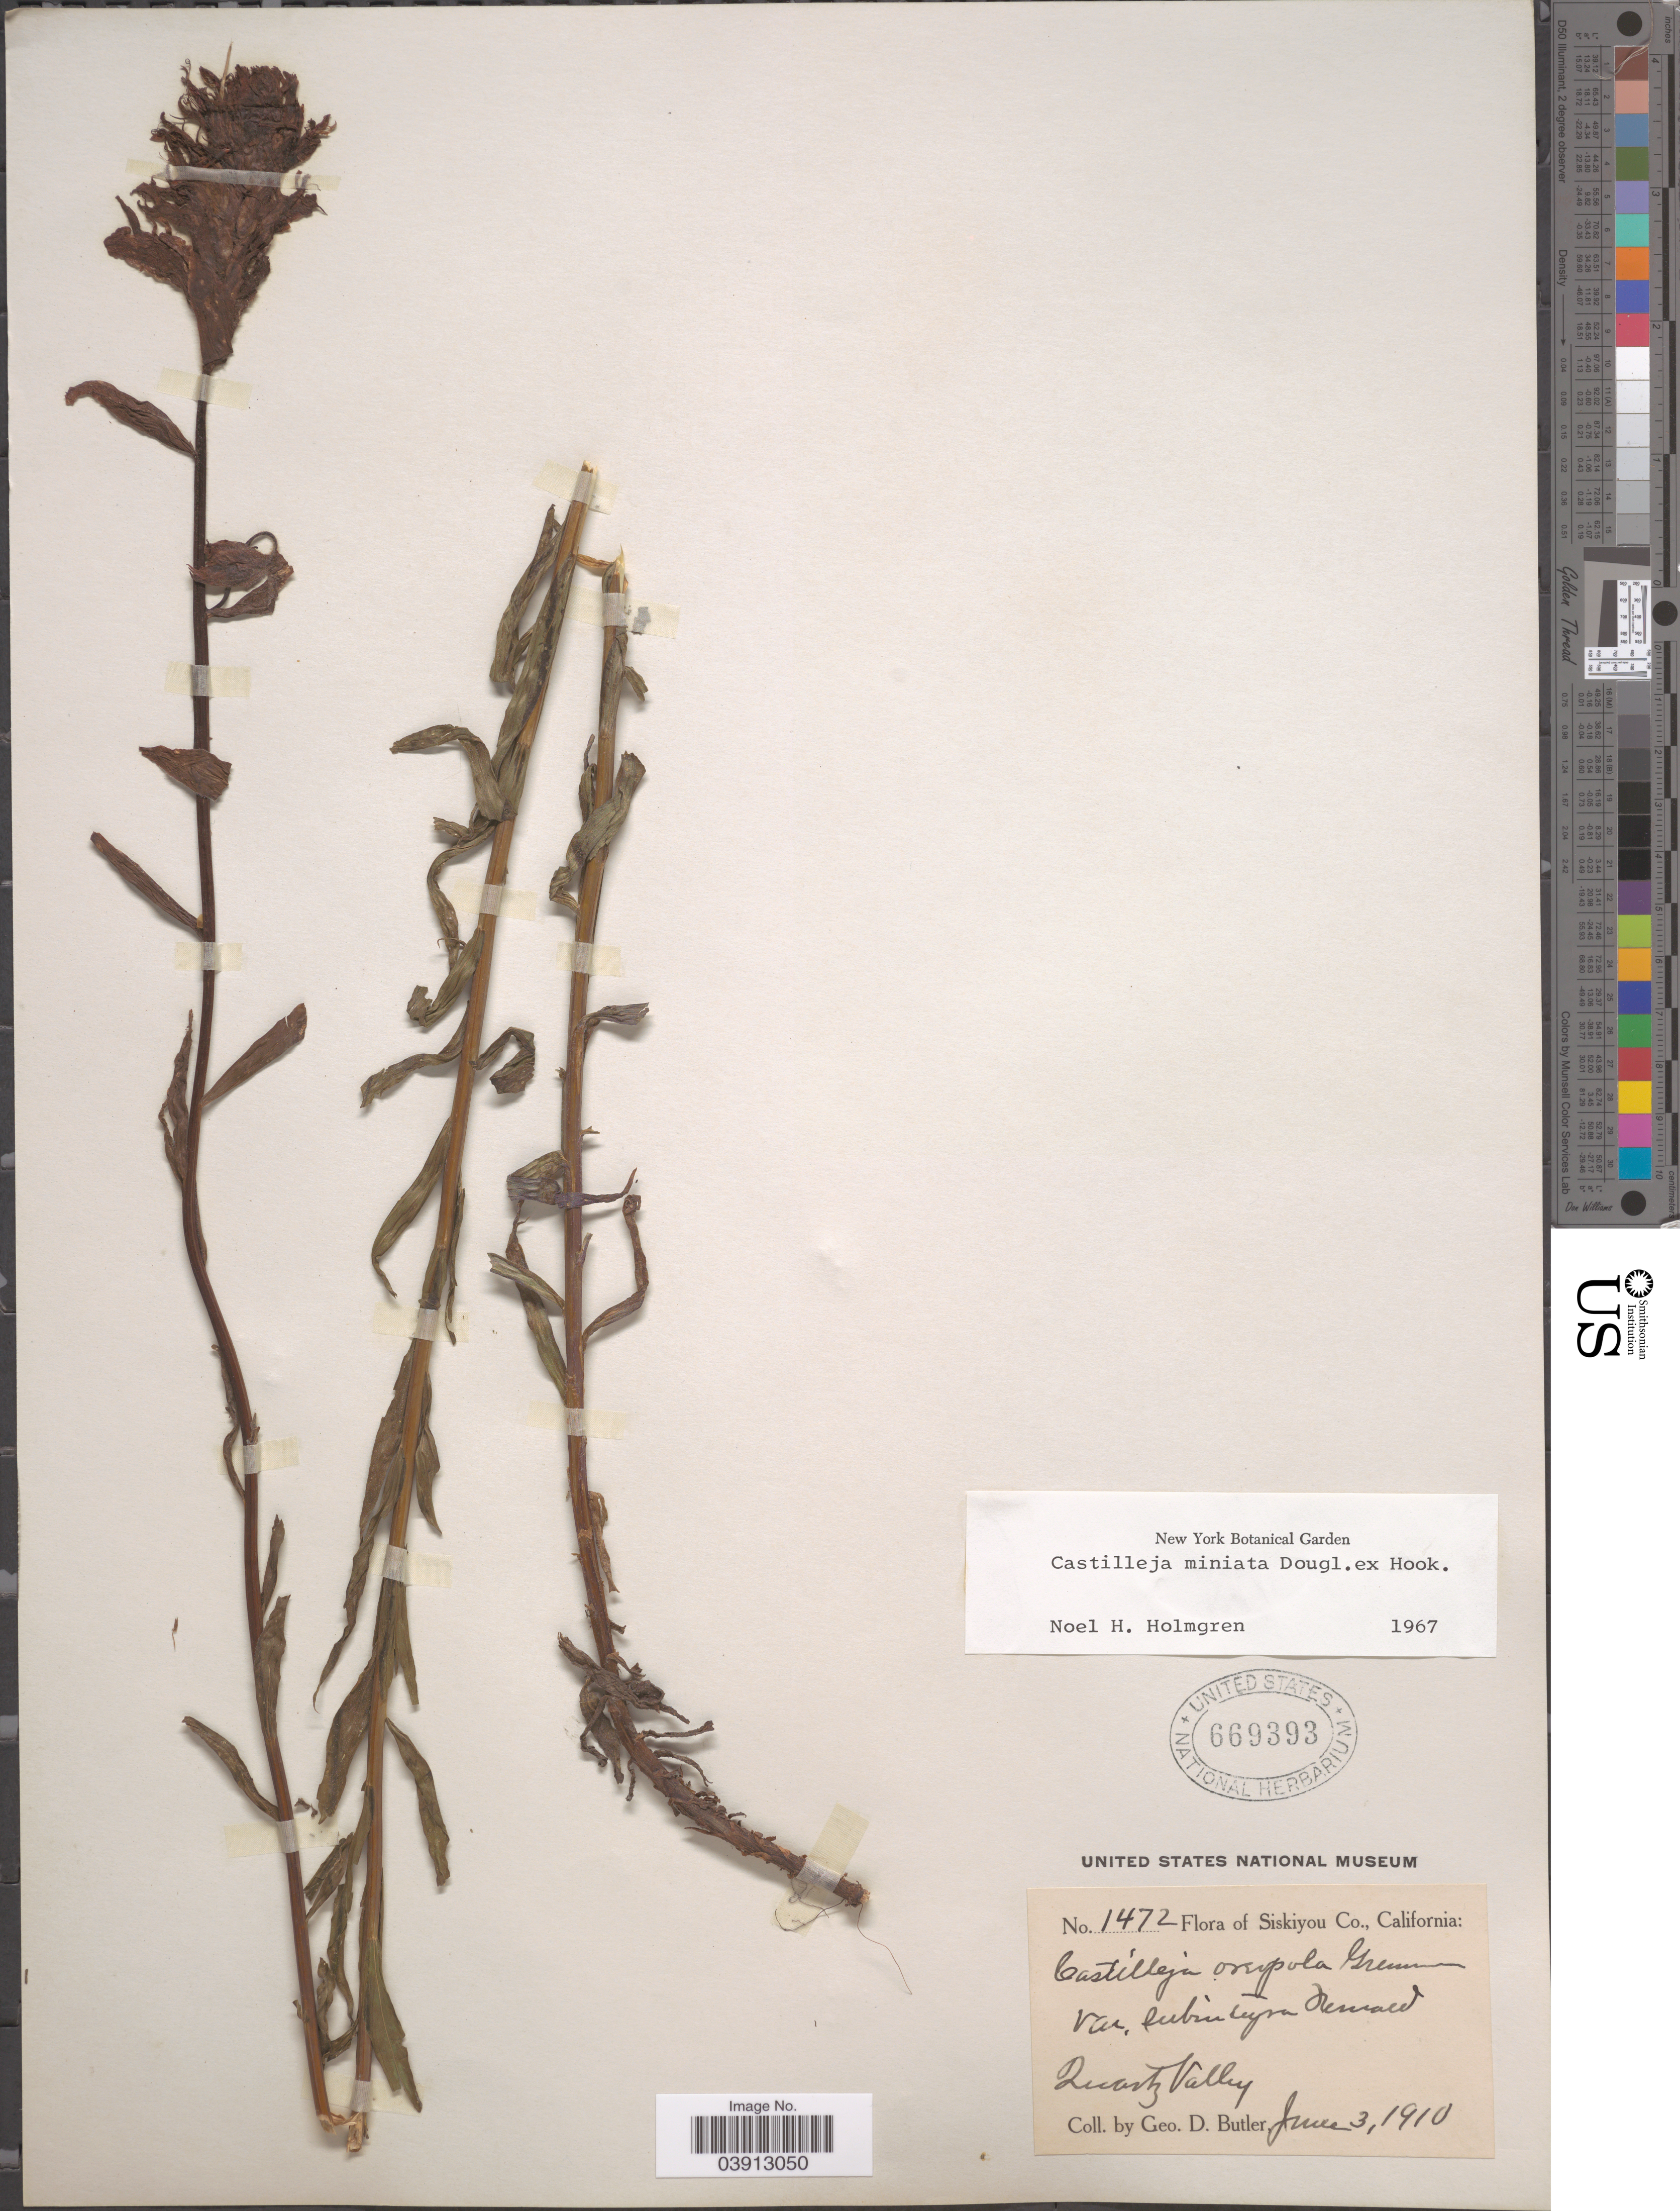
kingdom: Plantae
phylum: Tracheophyta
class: Magnoliopsida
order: Lamiales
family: Orobanchaceae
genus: Castilleja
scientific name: Castilleja miniata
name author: Douglas ex Hook.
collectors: G. D. Butler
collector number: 1472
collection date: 1910-06-03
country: United States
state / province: California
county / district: Siskiyou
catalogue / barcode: US 669393